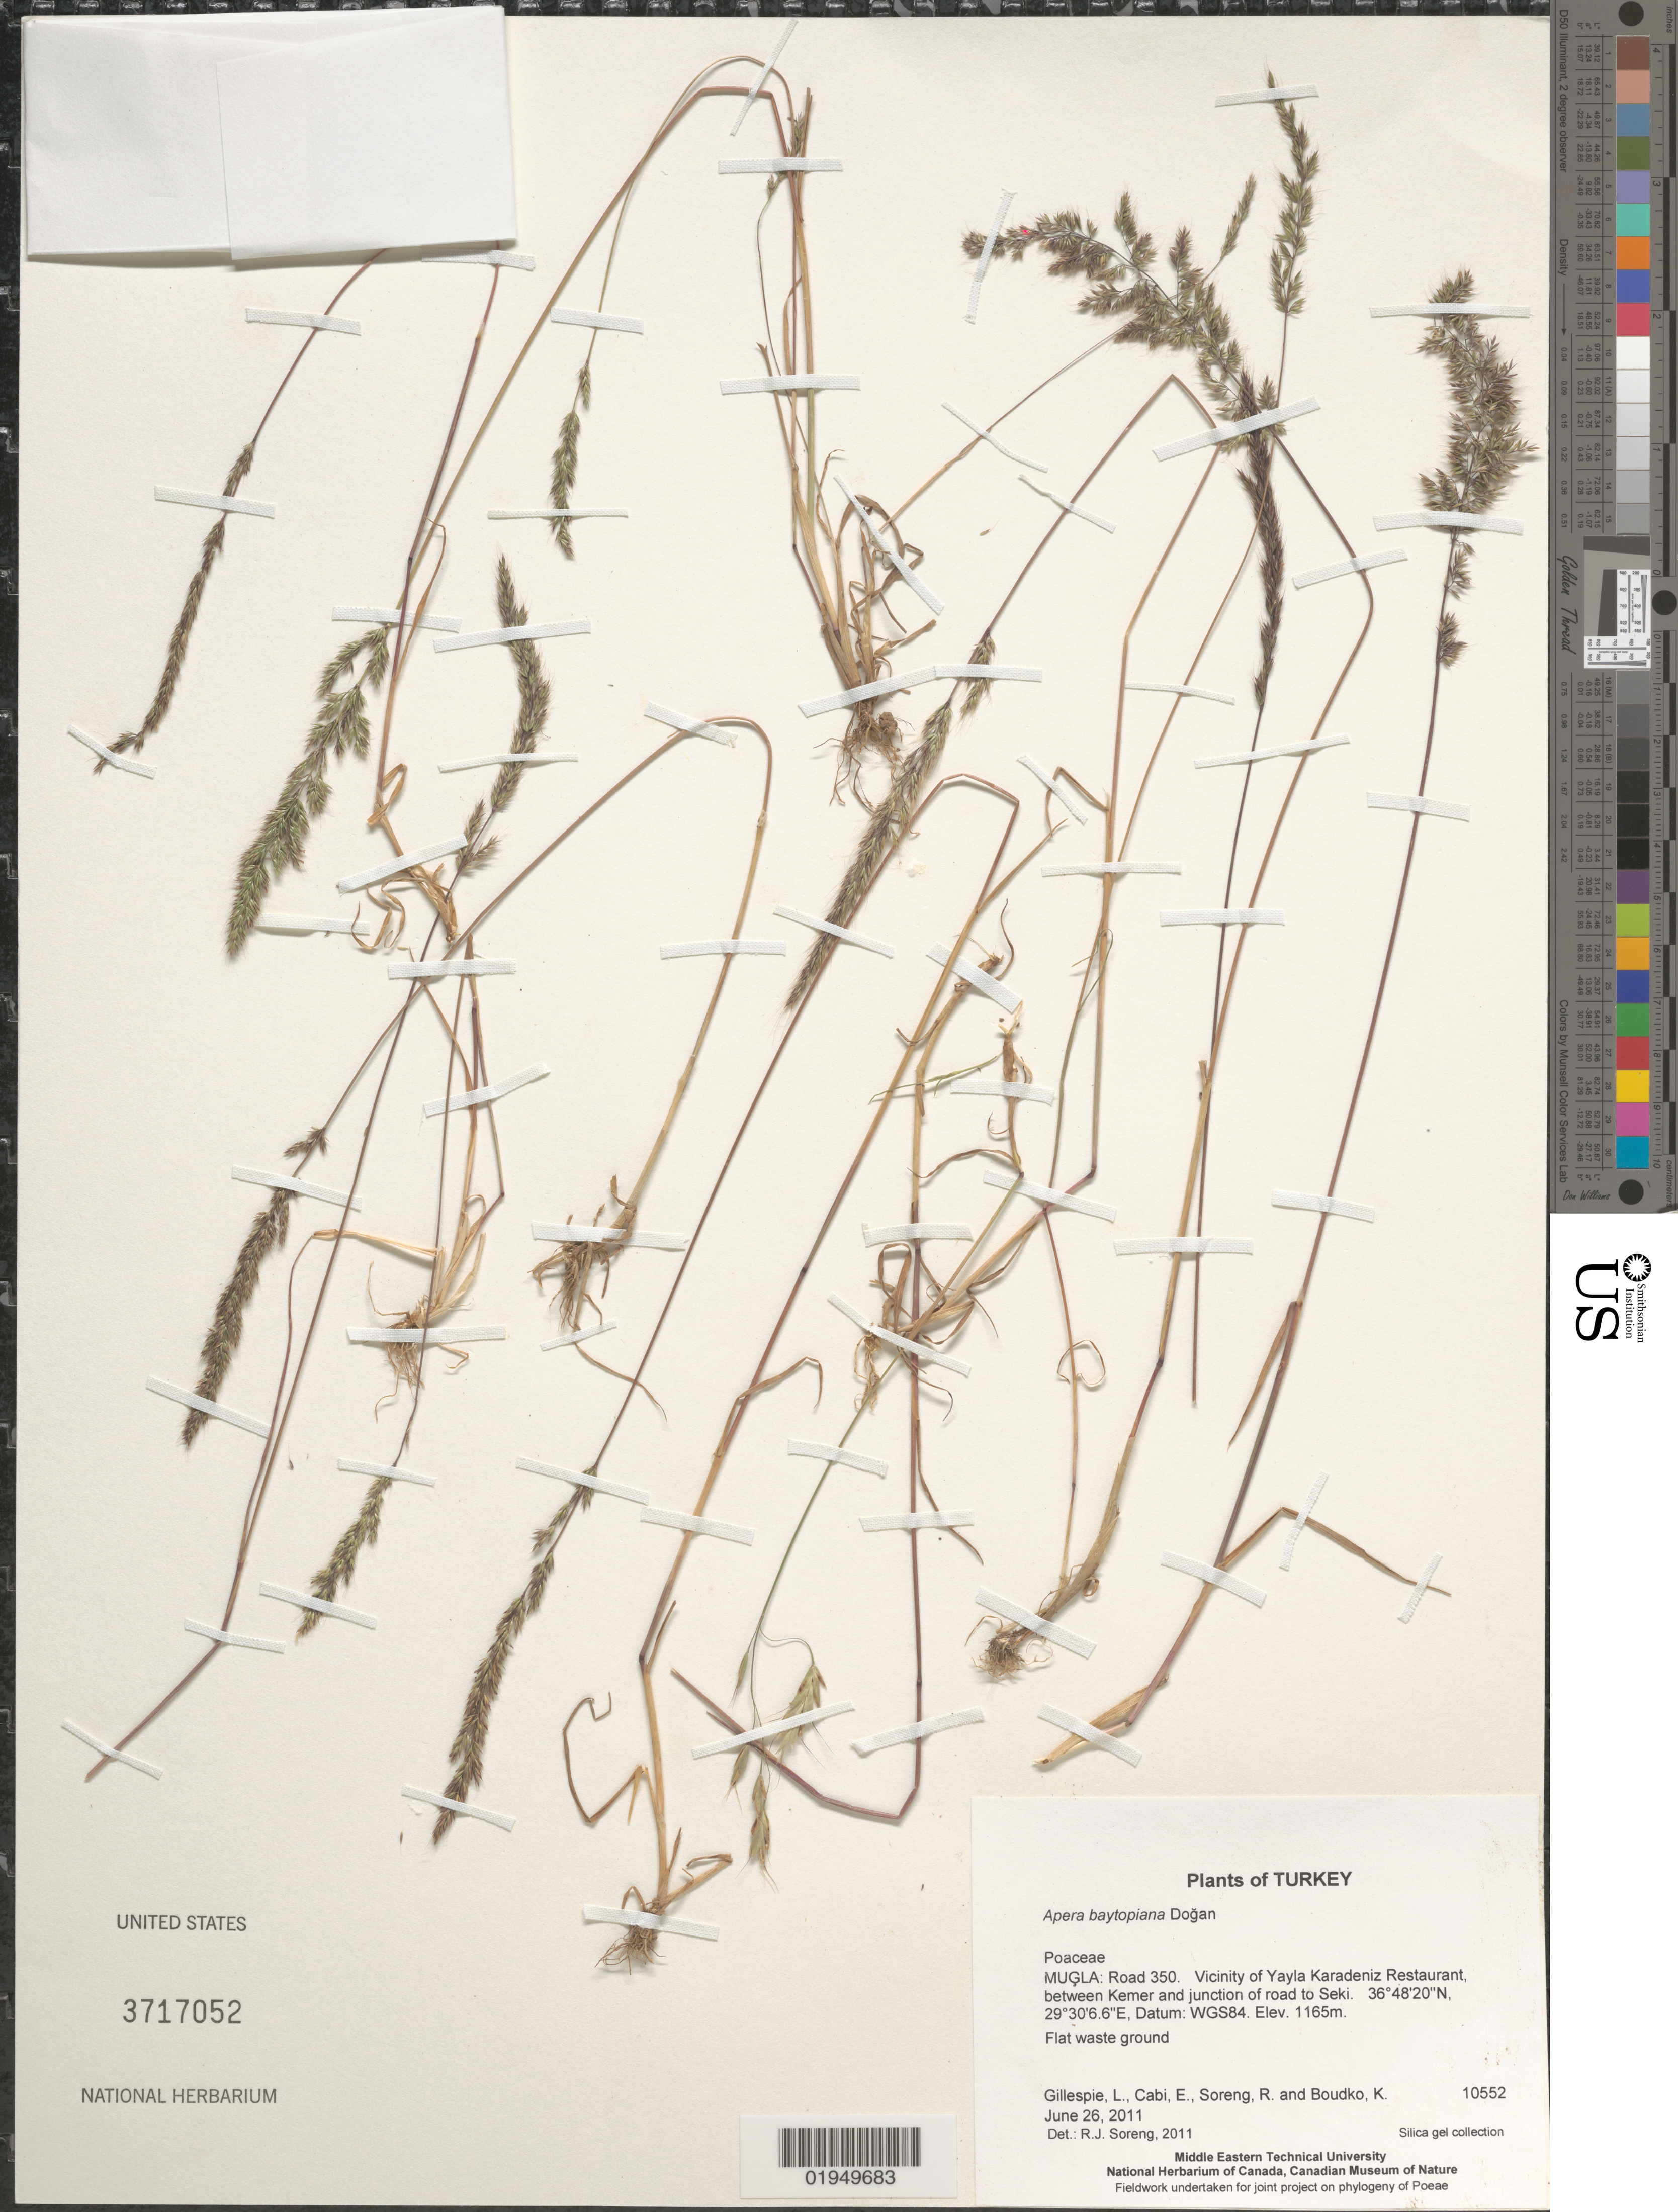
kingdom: Plantae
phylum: Tracheophyta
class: Liliopsida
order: Poales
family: Poaceae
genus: Apera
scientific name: Apera baytopiana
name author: Doğan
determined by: Soreng, Robert J., Research Associate (BOT), Smithsonian Institution - National Museum of Natural History (UNITED STATES)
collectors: L. J. Gillespie, E. Cabi, R. J. Soreng & K. Boudko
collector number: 10552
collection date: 2011-06-26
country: Turkey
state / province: Mugla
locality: Road 350. Vicinity of Yayla Karadeniz Restaurant, between Kemer and junction of road to Seki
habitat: Flat waste ground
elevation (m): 1165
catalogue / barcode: US 3717052